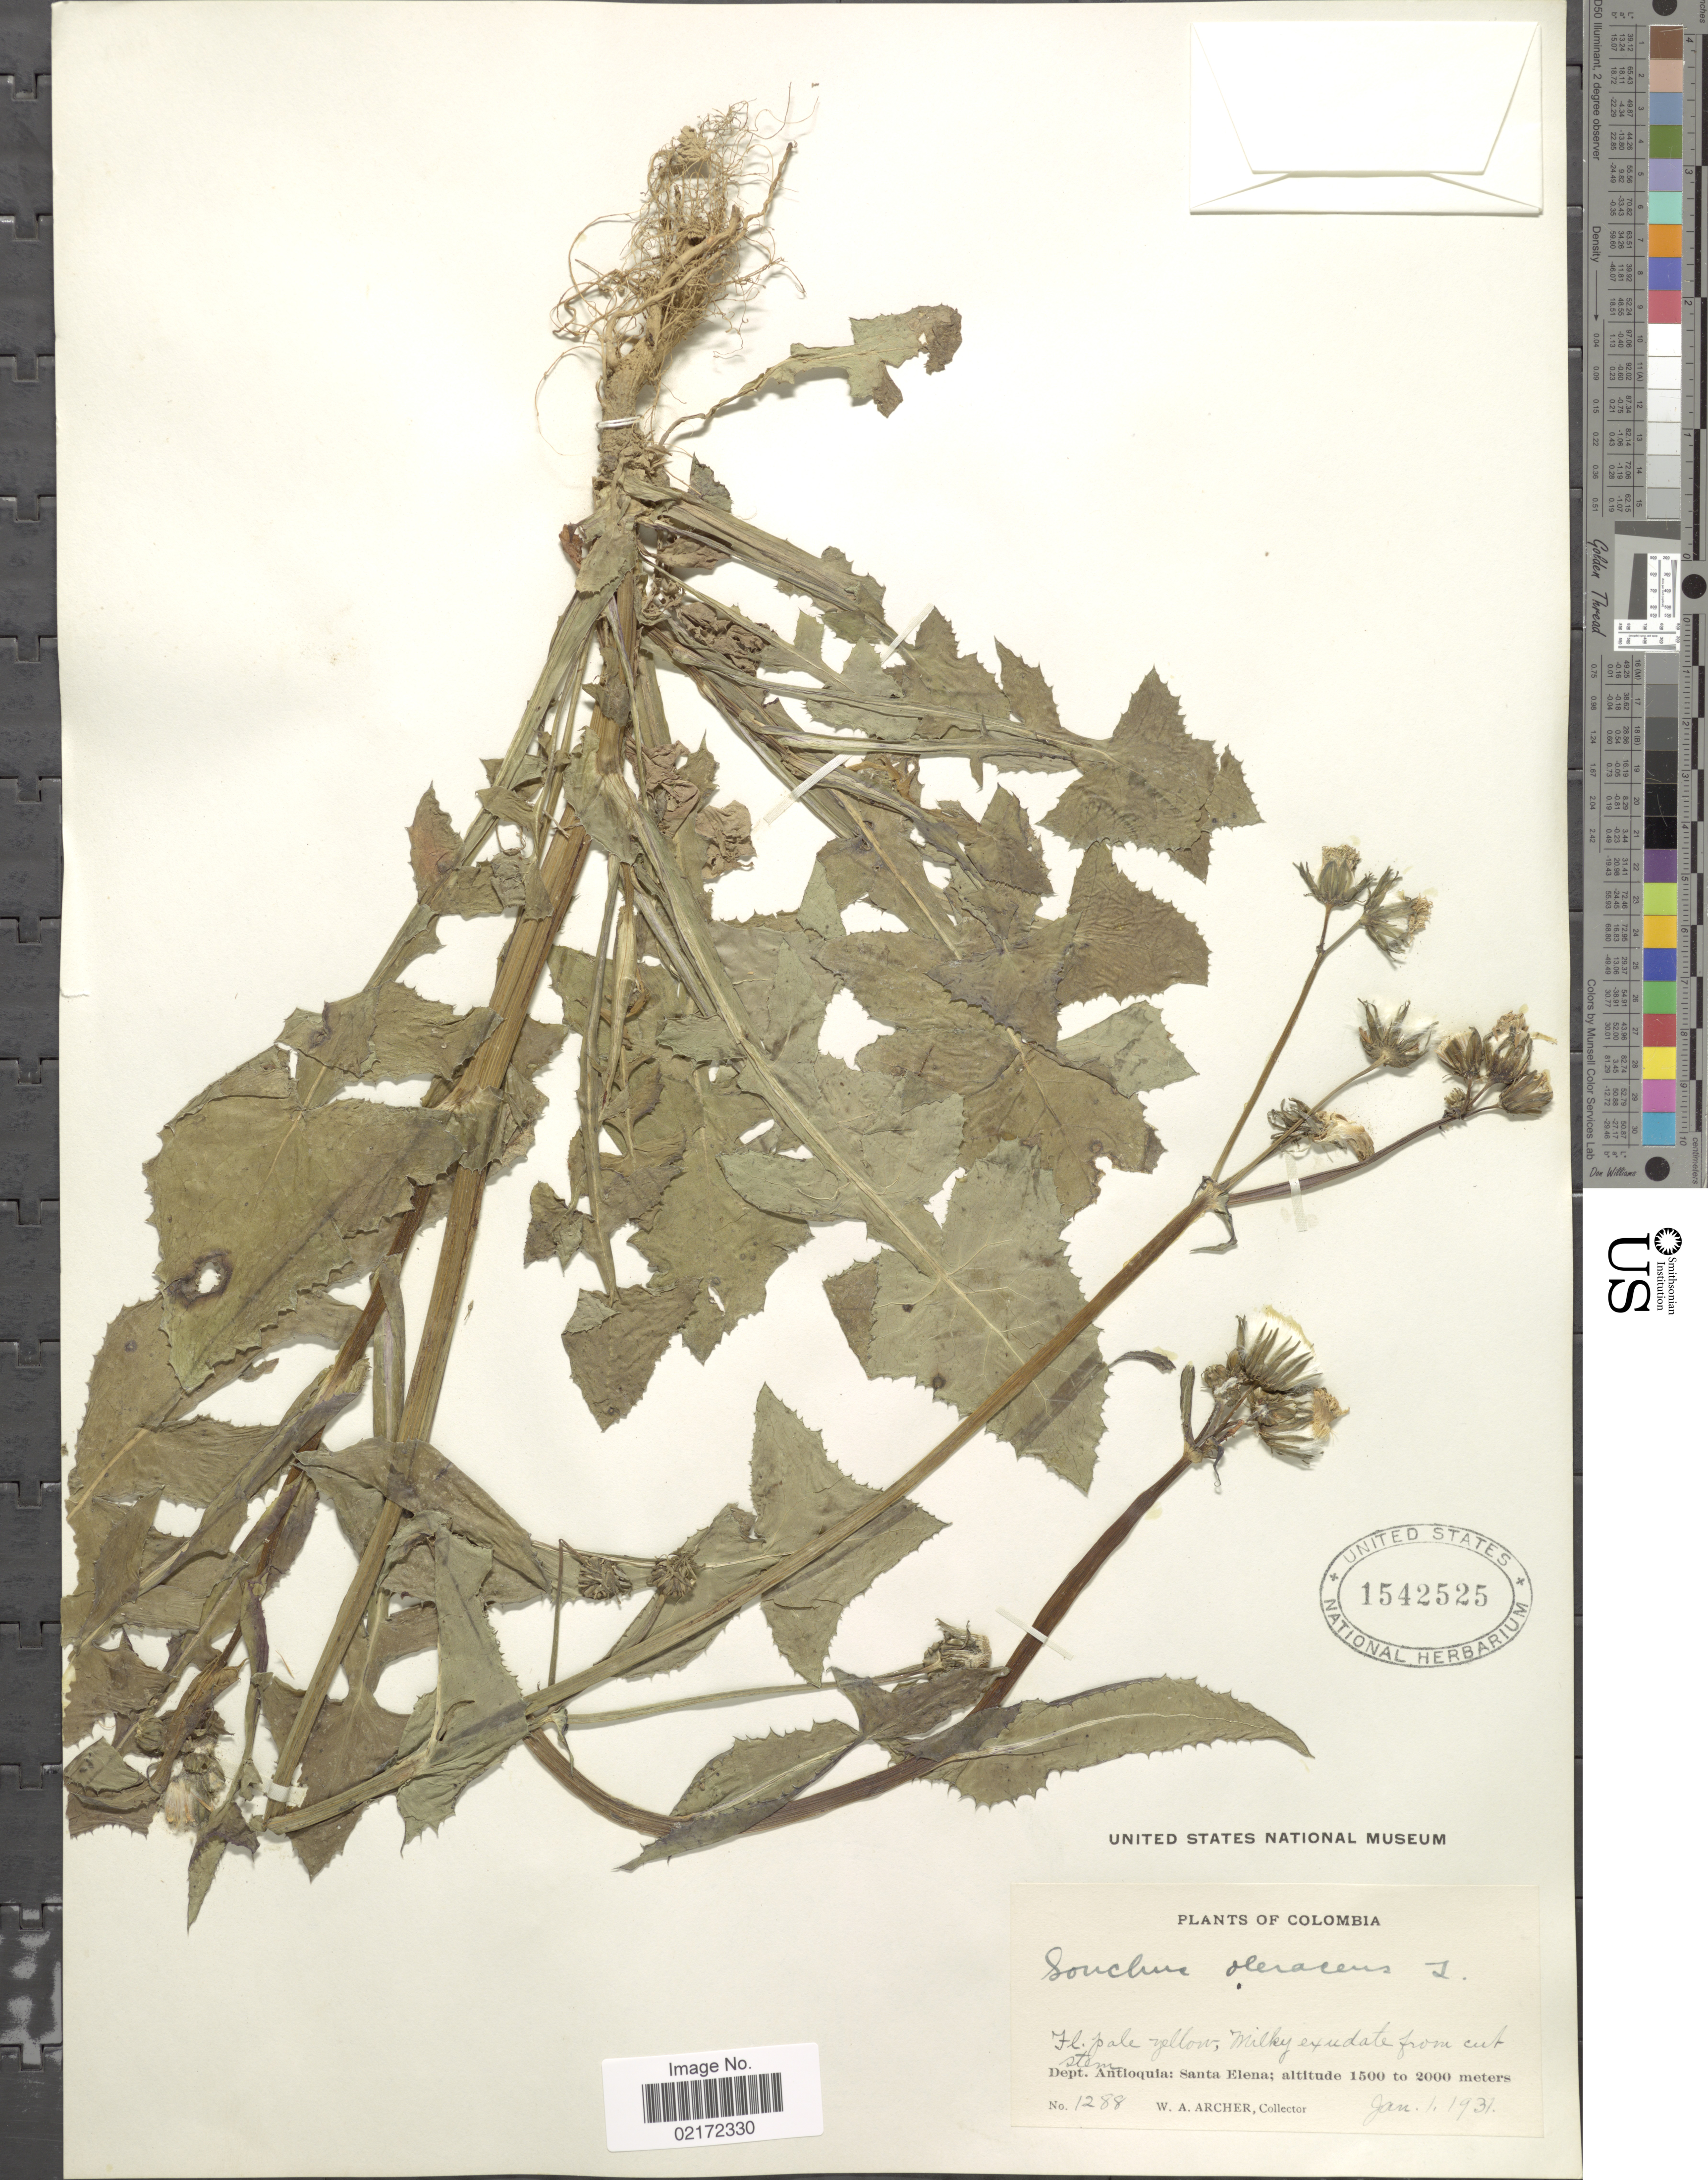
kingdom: Plantae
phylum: Tracheophyta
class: Magnoliopsida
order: Asterales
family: Asteraceae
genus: Sonchus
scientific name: Sonchus oleraceus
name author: L.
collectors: W. A. Archer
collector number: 1288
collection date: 1931-01-01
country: Colombia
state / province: Antioquia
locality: Dept. Antioquia: Santa Elena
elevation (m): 1500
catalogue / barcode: US 1542525